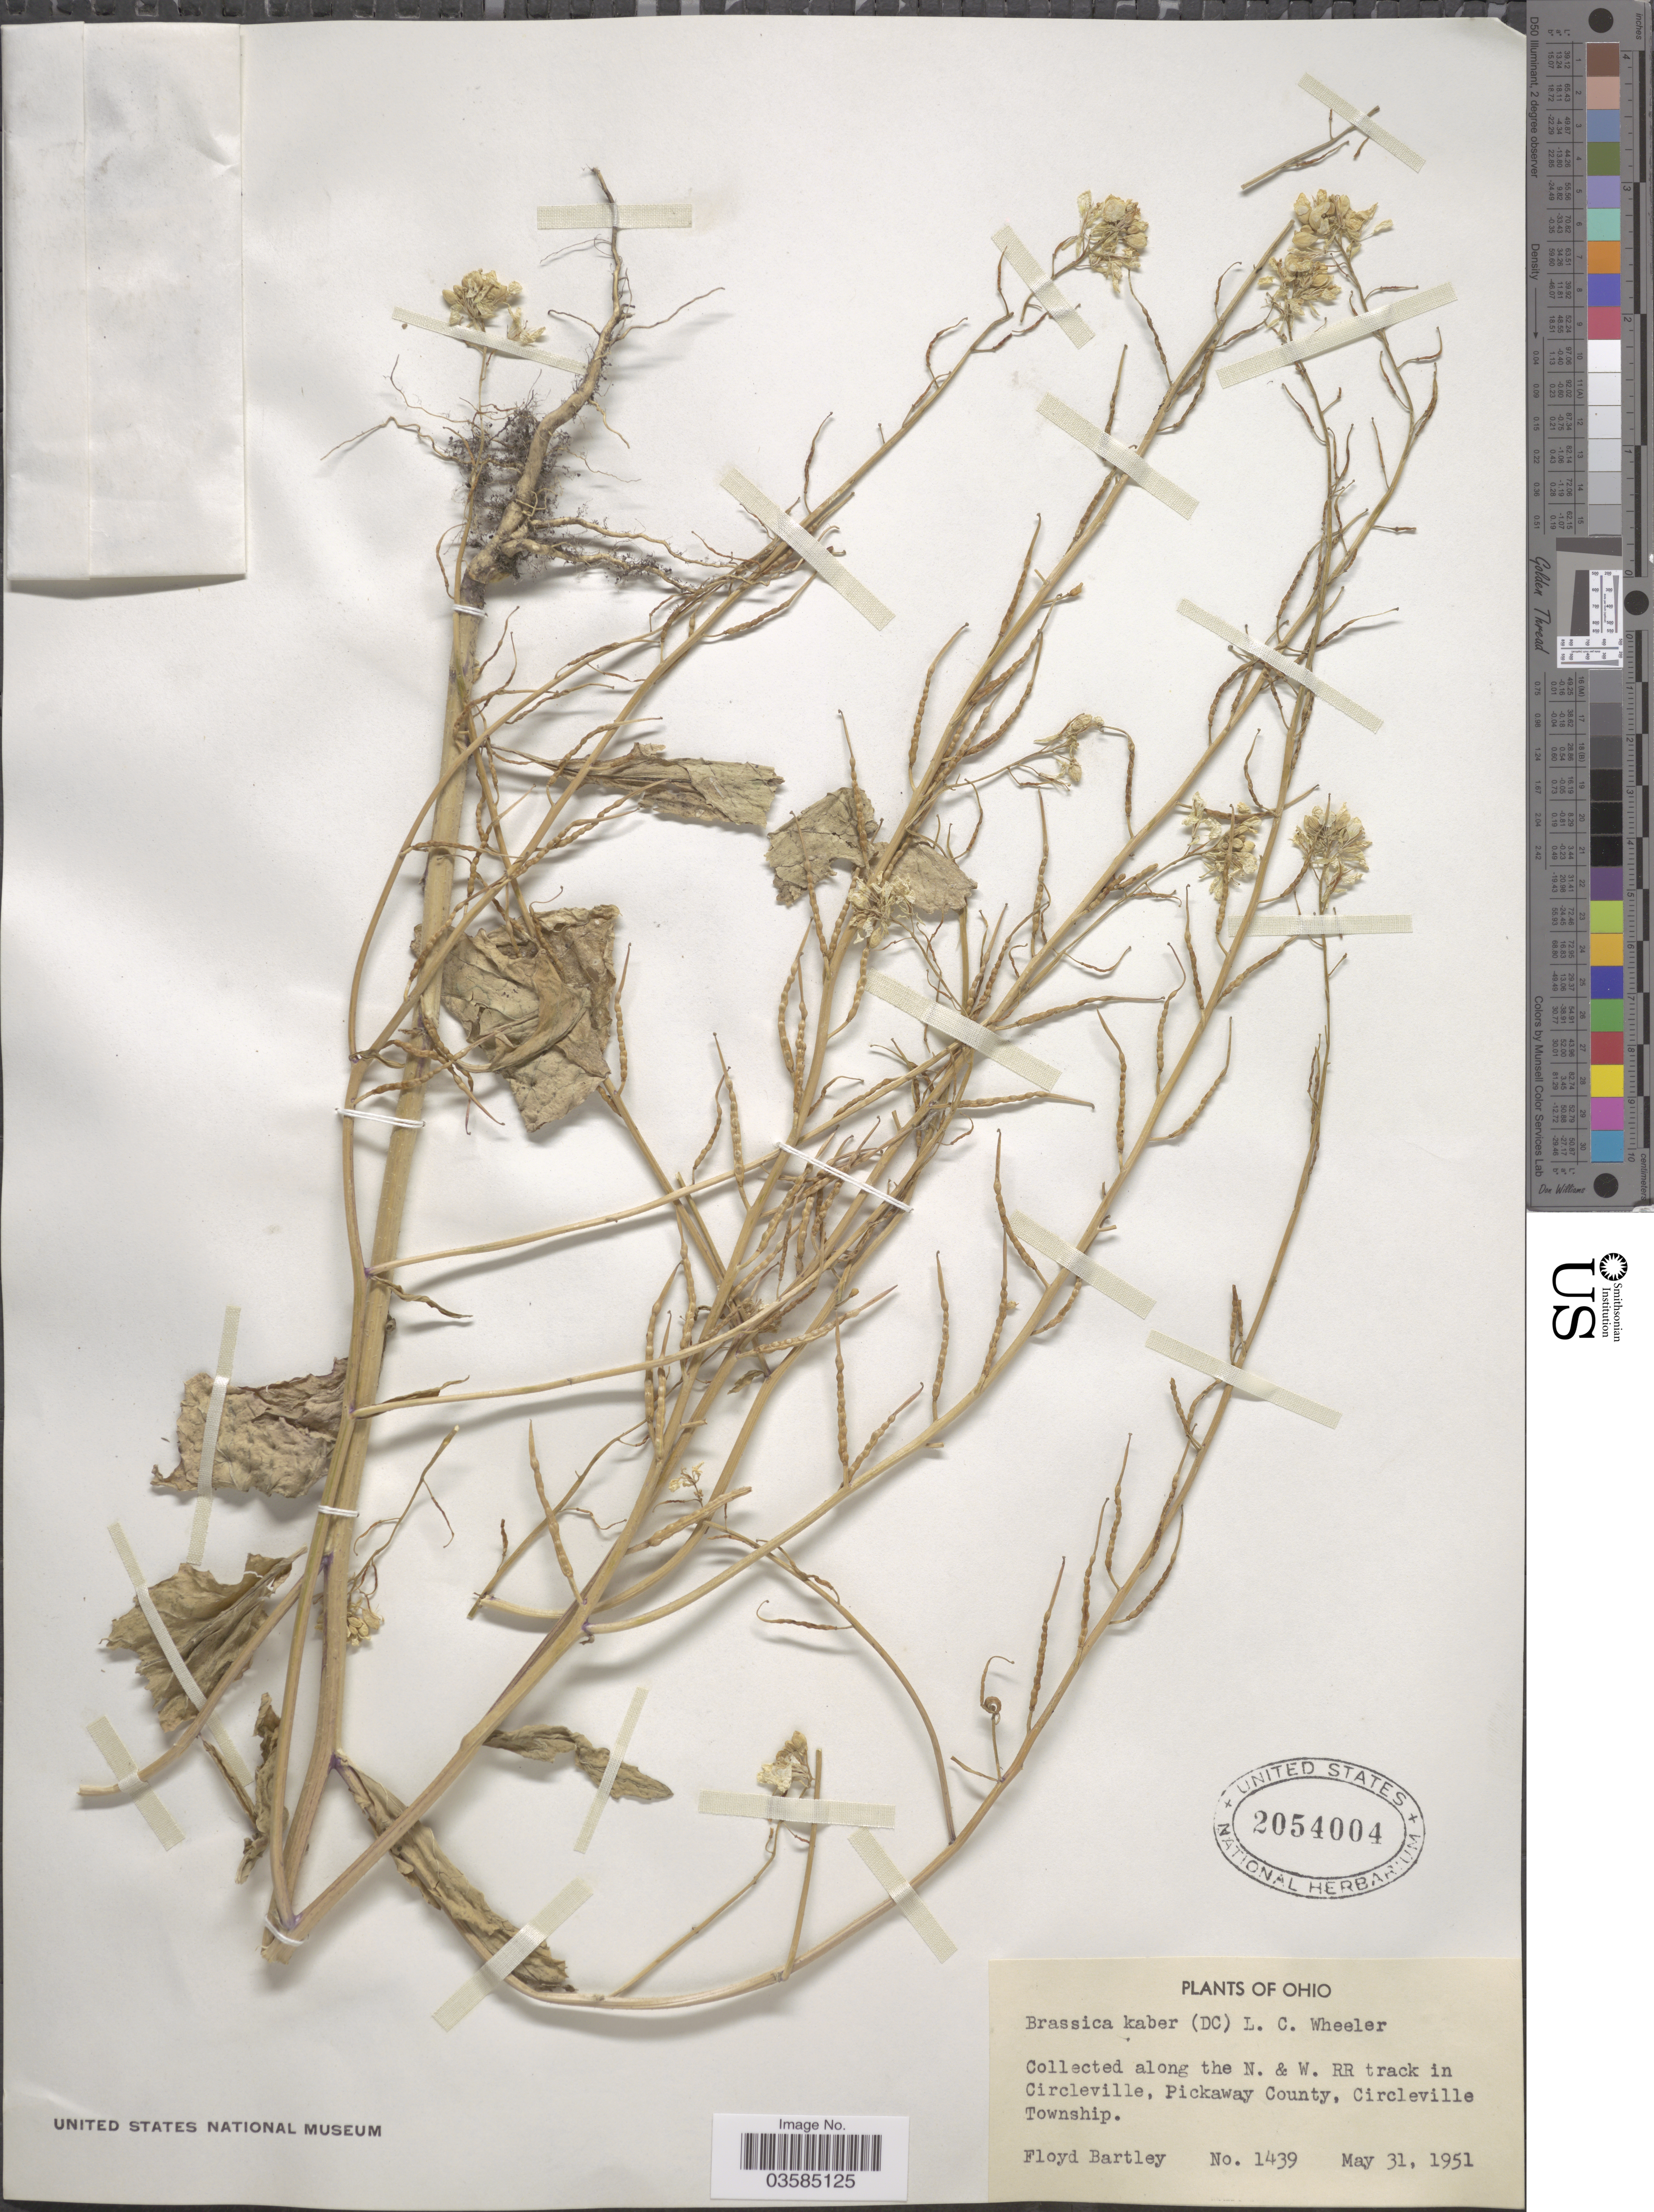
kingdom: Plantae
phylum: Tracheophyta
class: Magnoliopsida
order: Brassicales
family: Brassicaceae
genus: Brassica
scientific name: Brassica kaber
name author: (DC.) L.C. Wheeler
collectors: F. Bartley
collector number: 1439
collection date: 1951-05-31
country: United States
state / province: Ohio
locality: Collected along the N. & W. RR track in Circleville, Pickaway County, Circleville Township.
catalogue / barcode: US 2054004